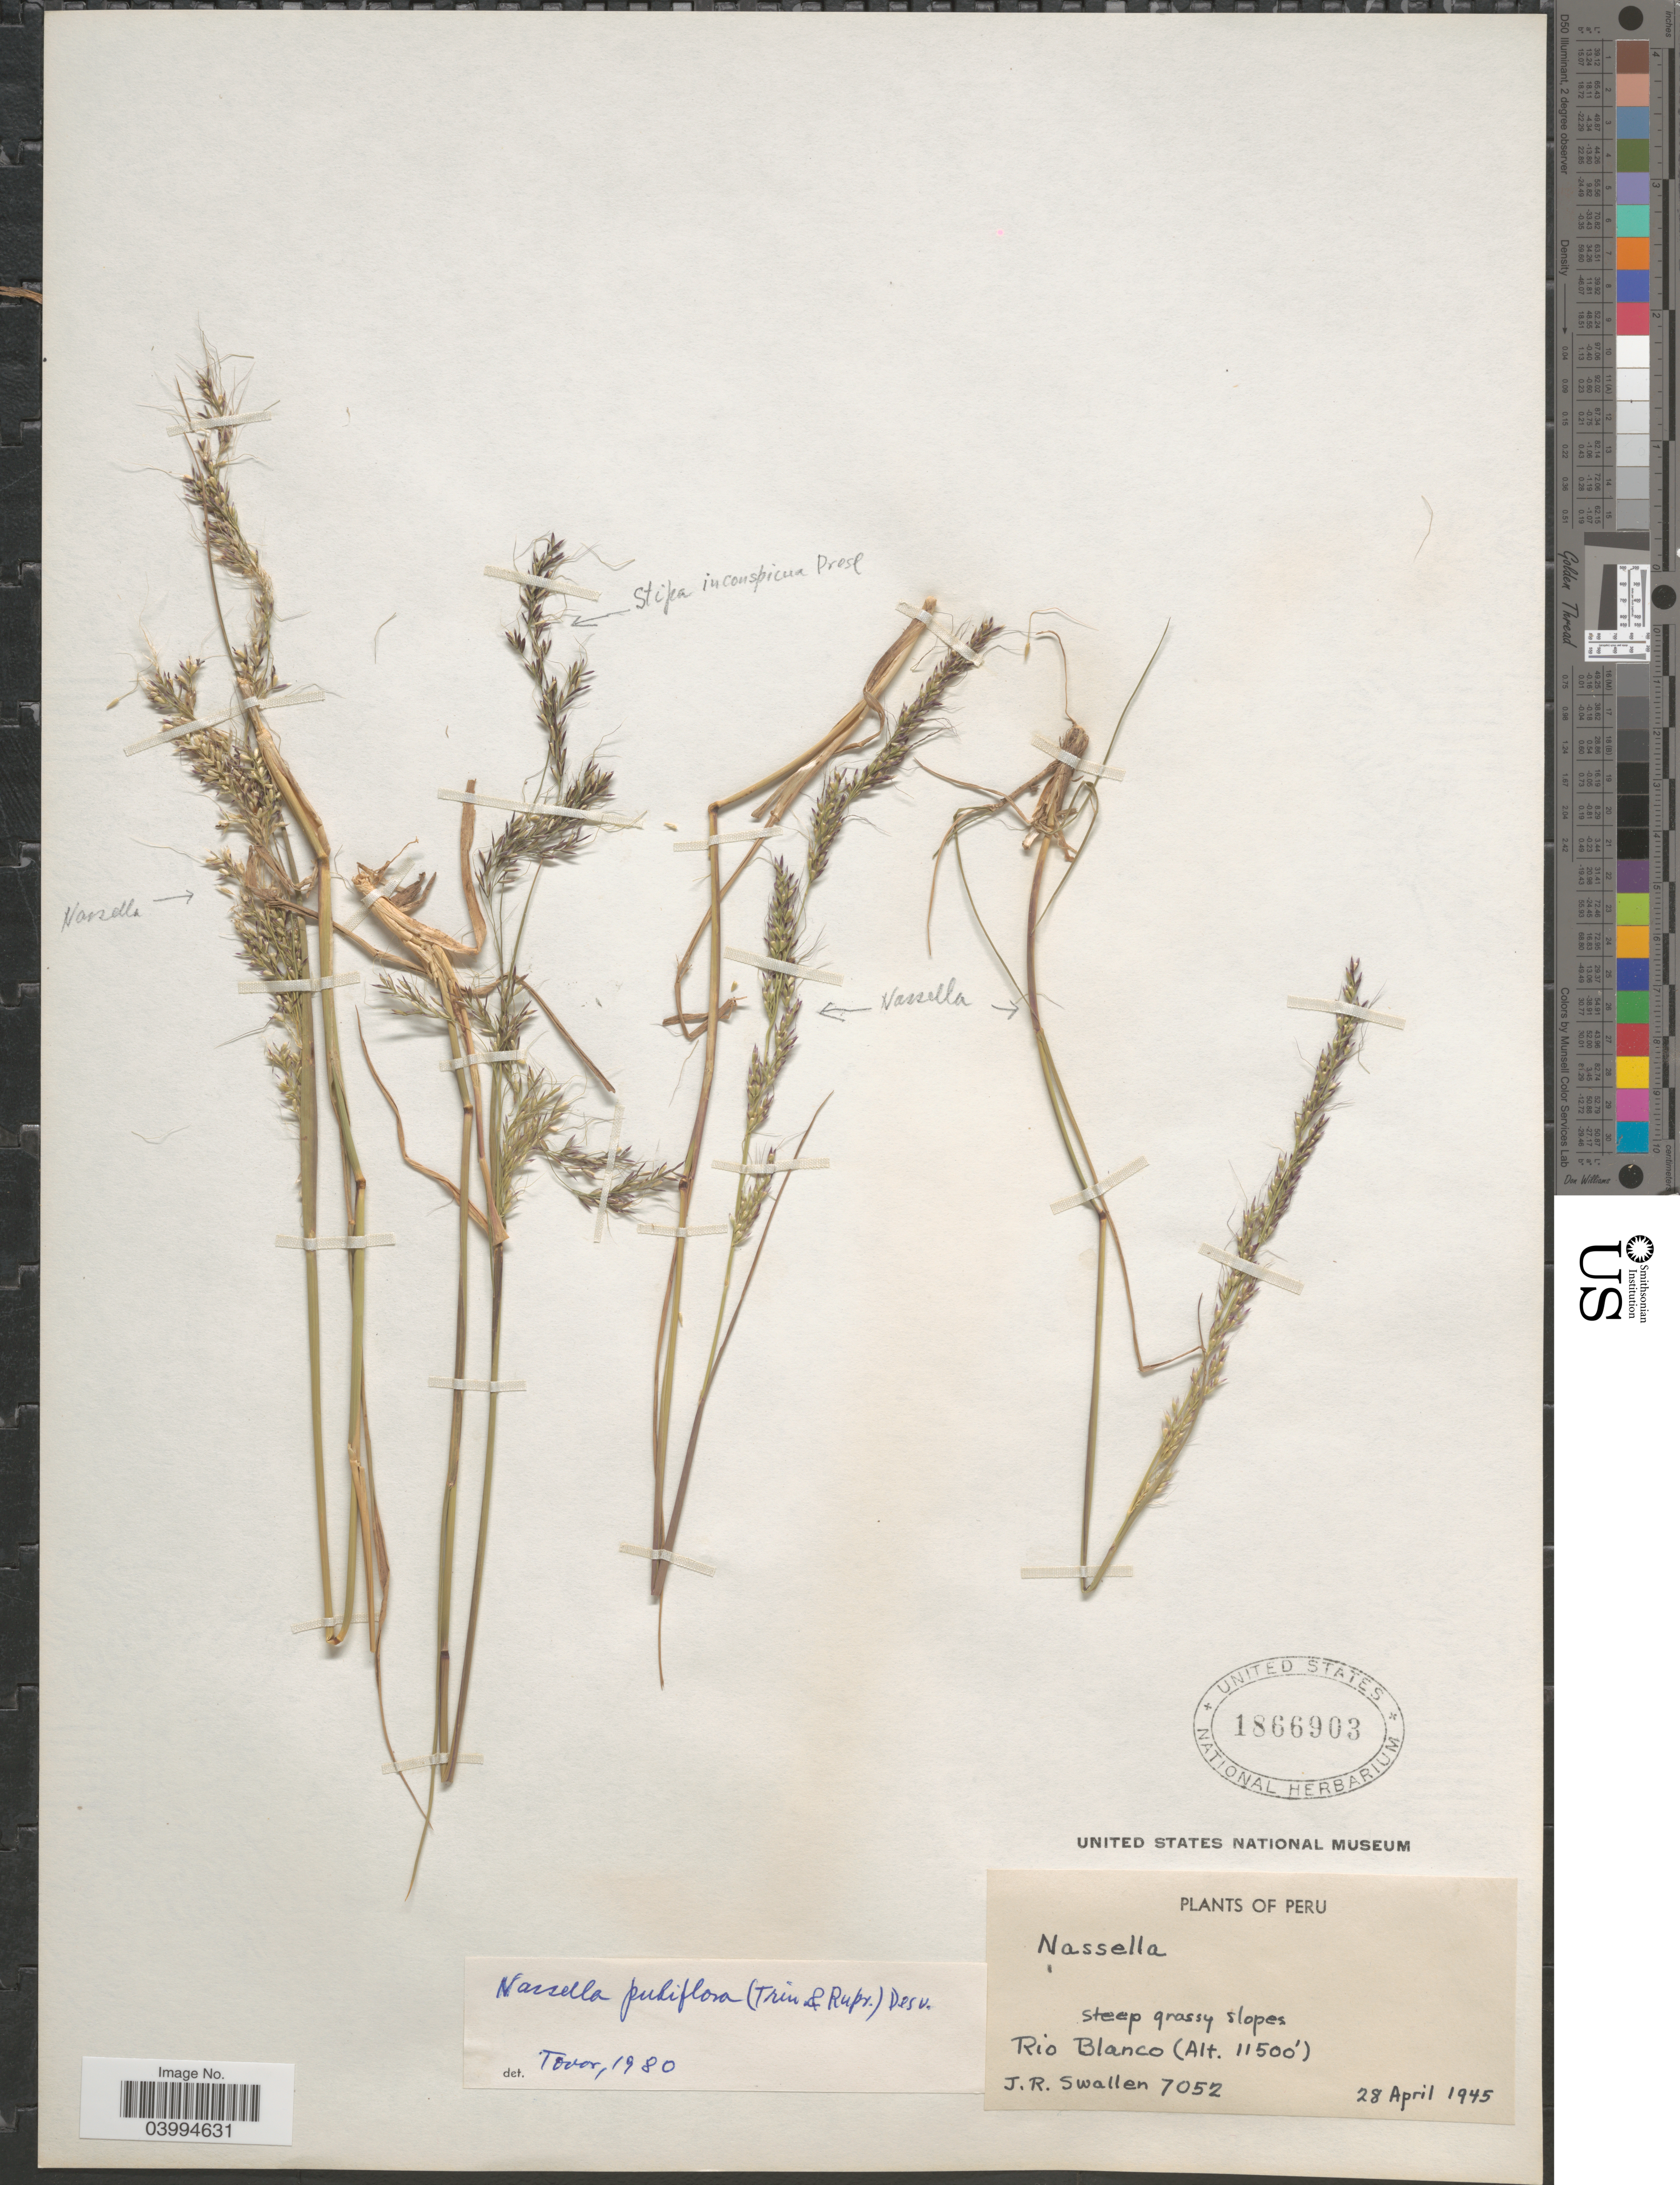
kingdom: Plantae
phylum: Tracheophyta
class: Liliopsida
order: Poales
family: Poaceae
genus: Nassella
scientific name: Nassella pubiflora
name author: (Trin. & Rupr.) É. Desv.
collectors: J. R. Swallen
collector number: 7052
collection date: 1945-04-28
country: Peru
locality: Rio Blanco.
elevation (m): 3505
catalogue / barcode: US 1866903